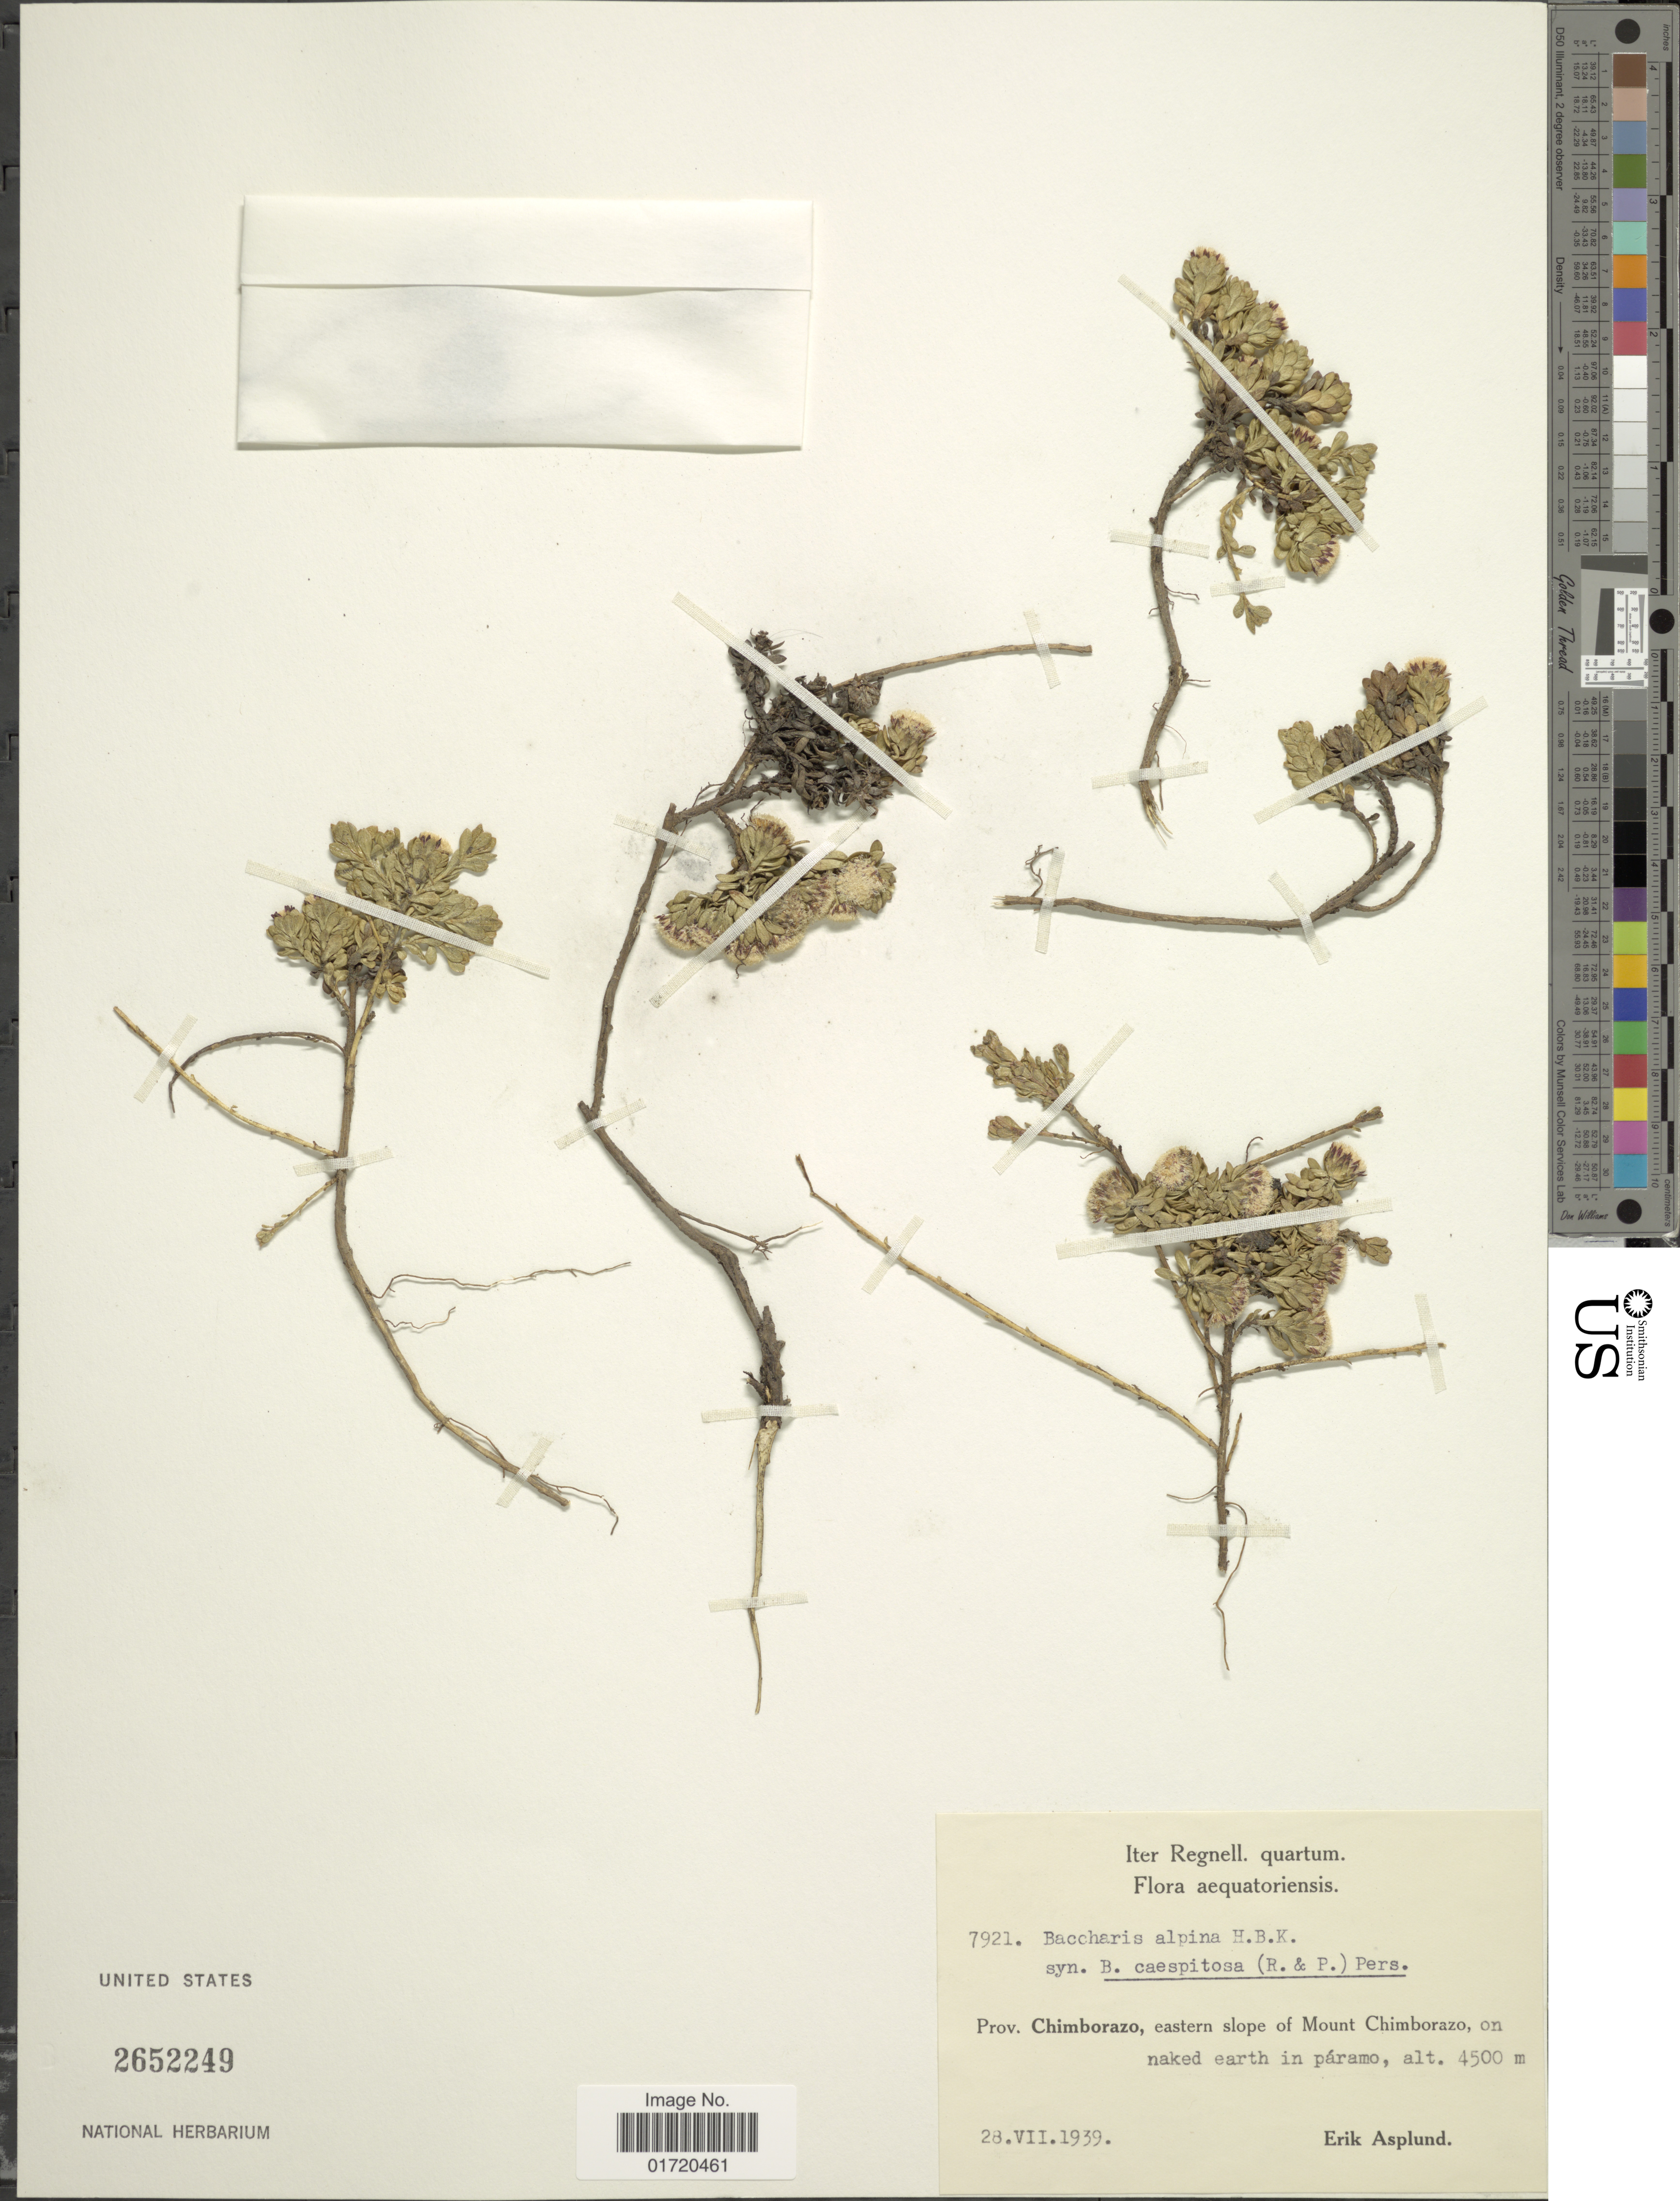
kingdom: Plantae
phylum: Tracheophyta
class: Magnoliopsida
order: Asterales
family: Asteraceae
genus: Baccharis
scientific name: Baccharis caespitosa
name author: (Ruiz & Pav.) Pers.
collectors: E. Asplund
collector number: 7921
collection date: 1939-07-28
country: Ecuador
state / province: Chimborazo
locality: Eastern slope of Mount Chimborzo.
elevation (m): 4500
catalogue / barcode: US 2652249